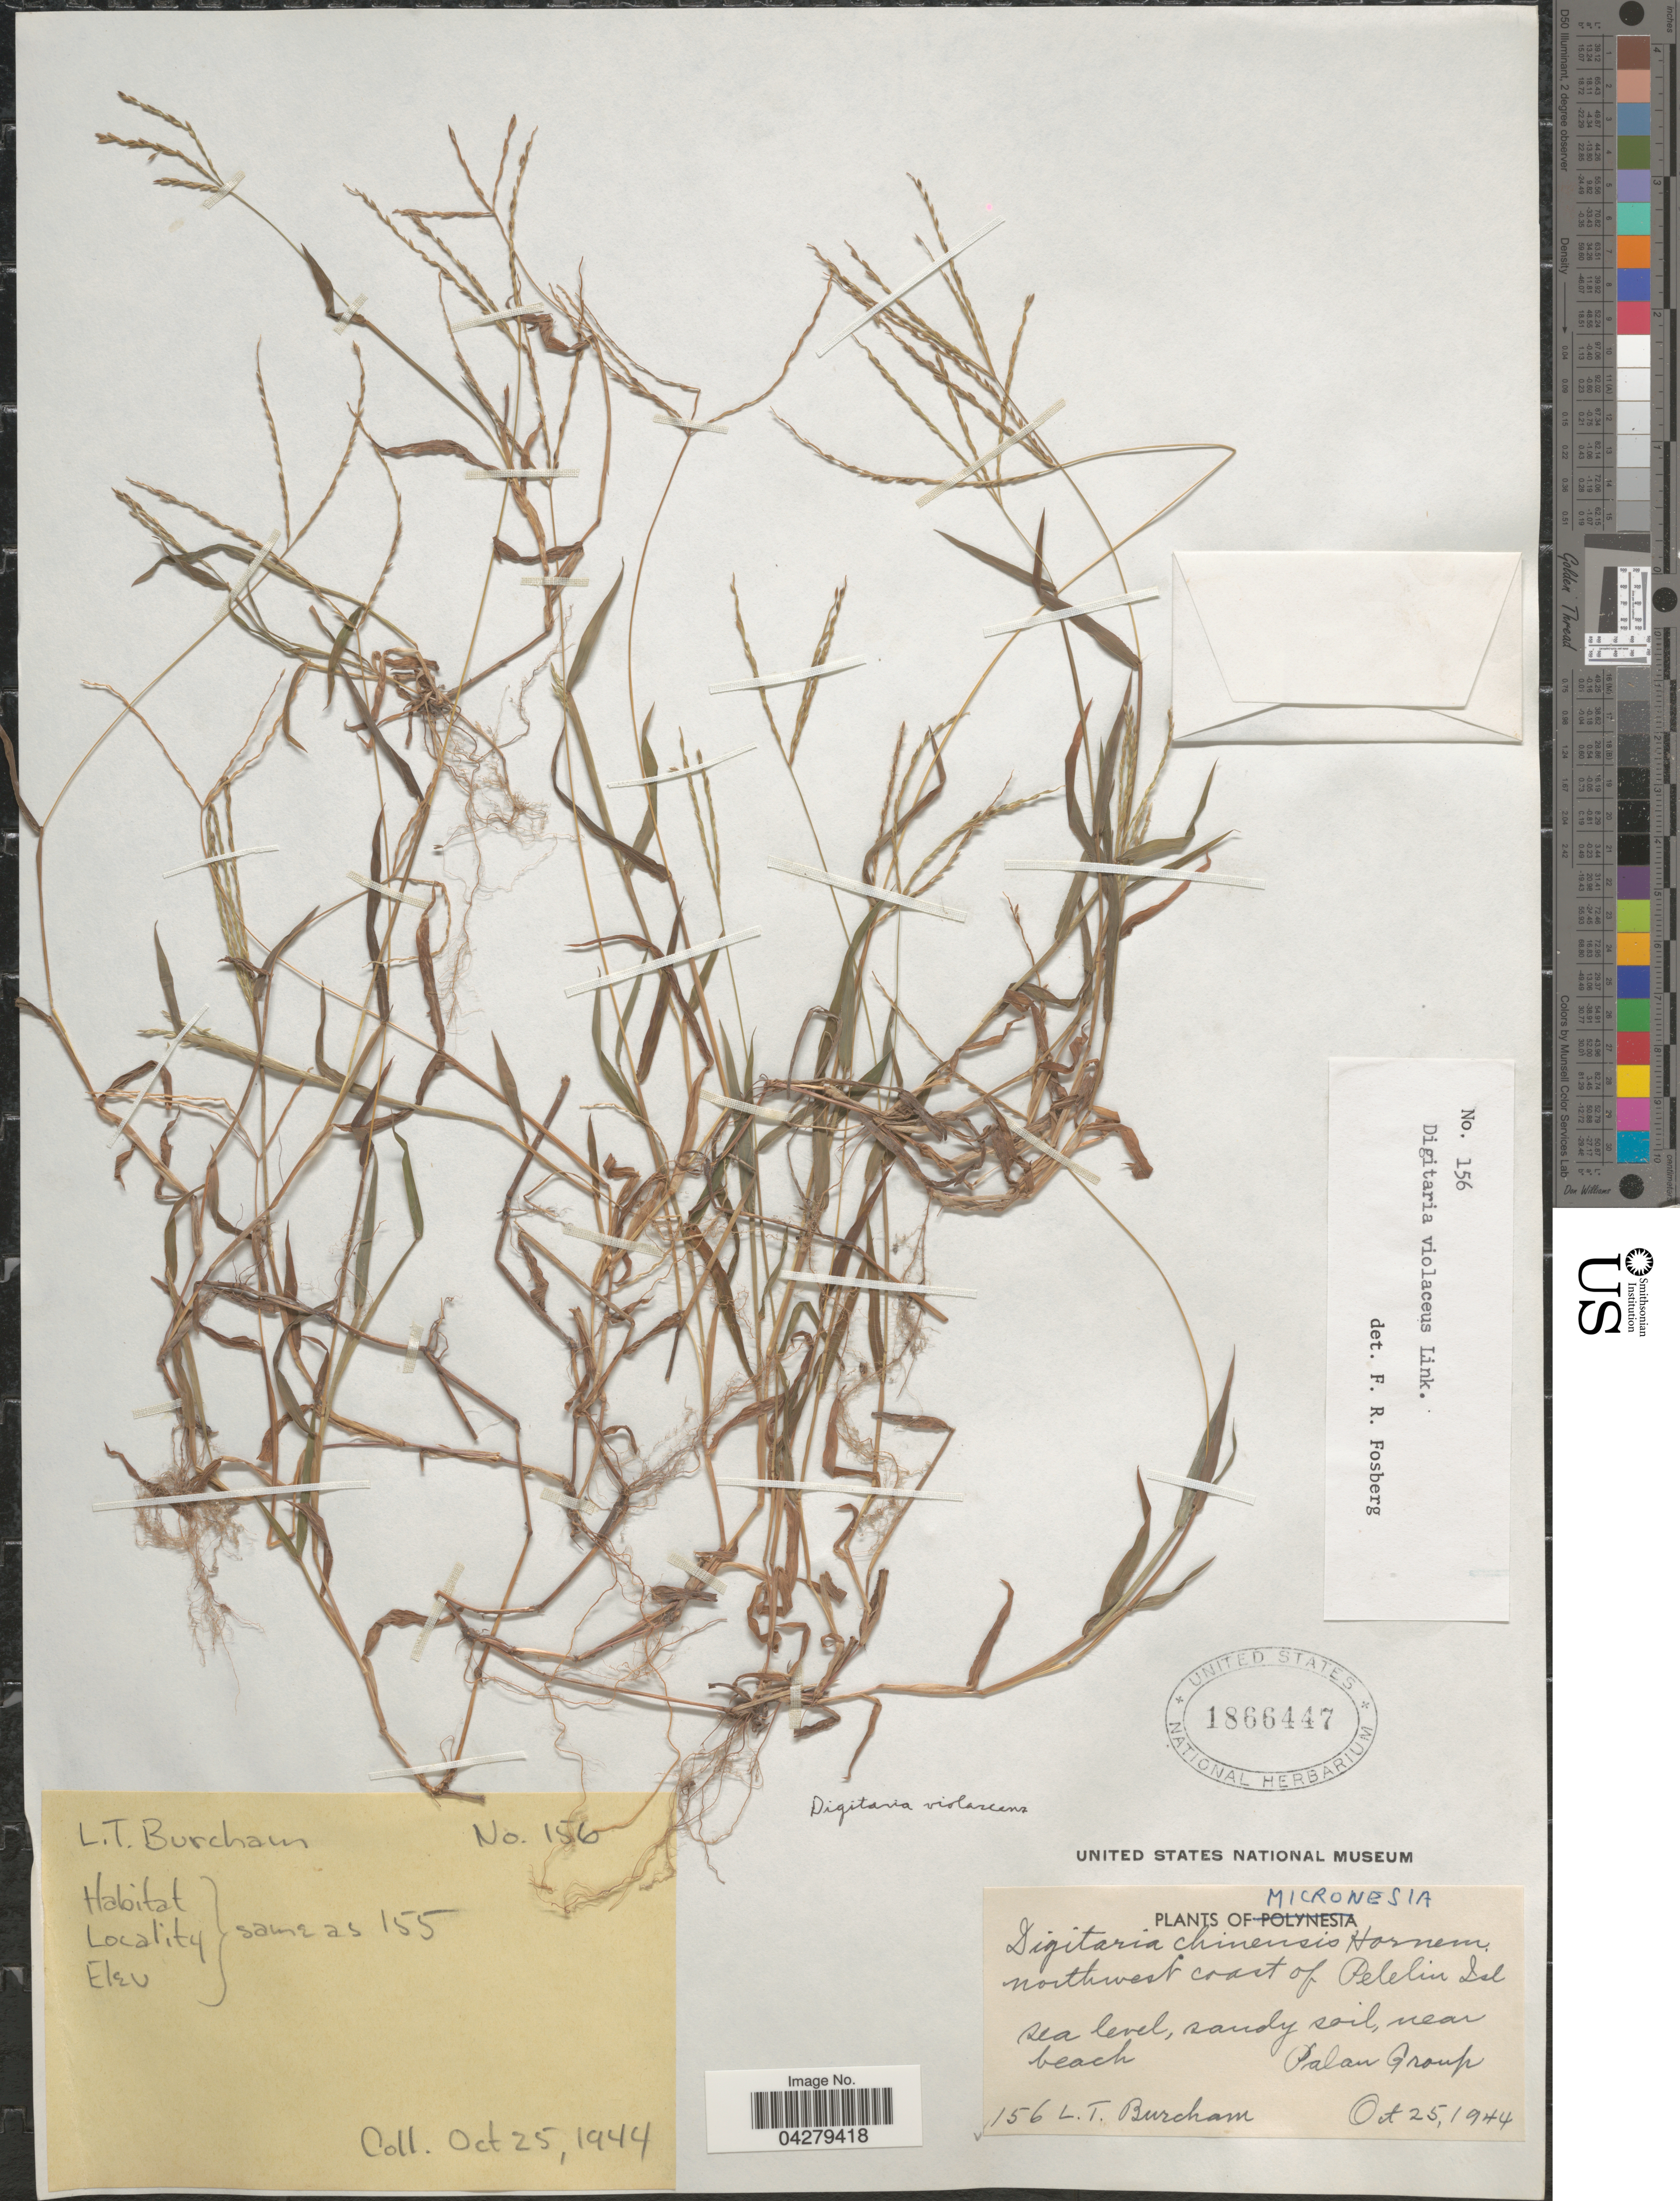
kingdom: Plantae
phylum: Tracheophyta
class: Liliopsida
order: Poales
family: Poaceae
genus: Digitaria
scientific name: Digitaria violascens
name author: Link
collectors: L. Burcham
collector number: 156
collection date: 1944-10-25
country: Palau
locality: Northwest coast of Peleliu Isl. Palau Group.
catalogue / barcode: US 1866447